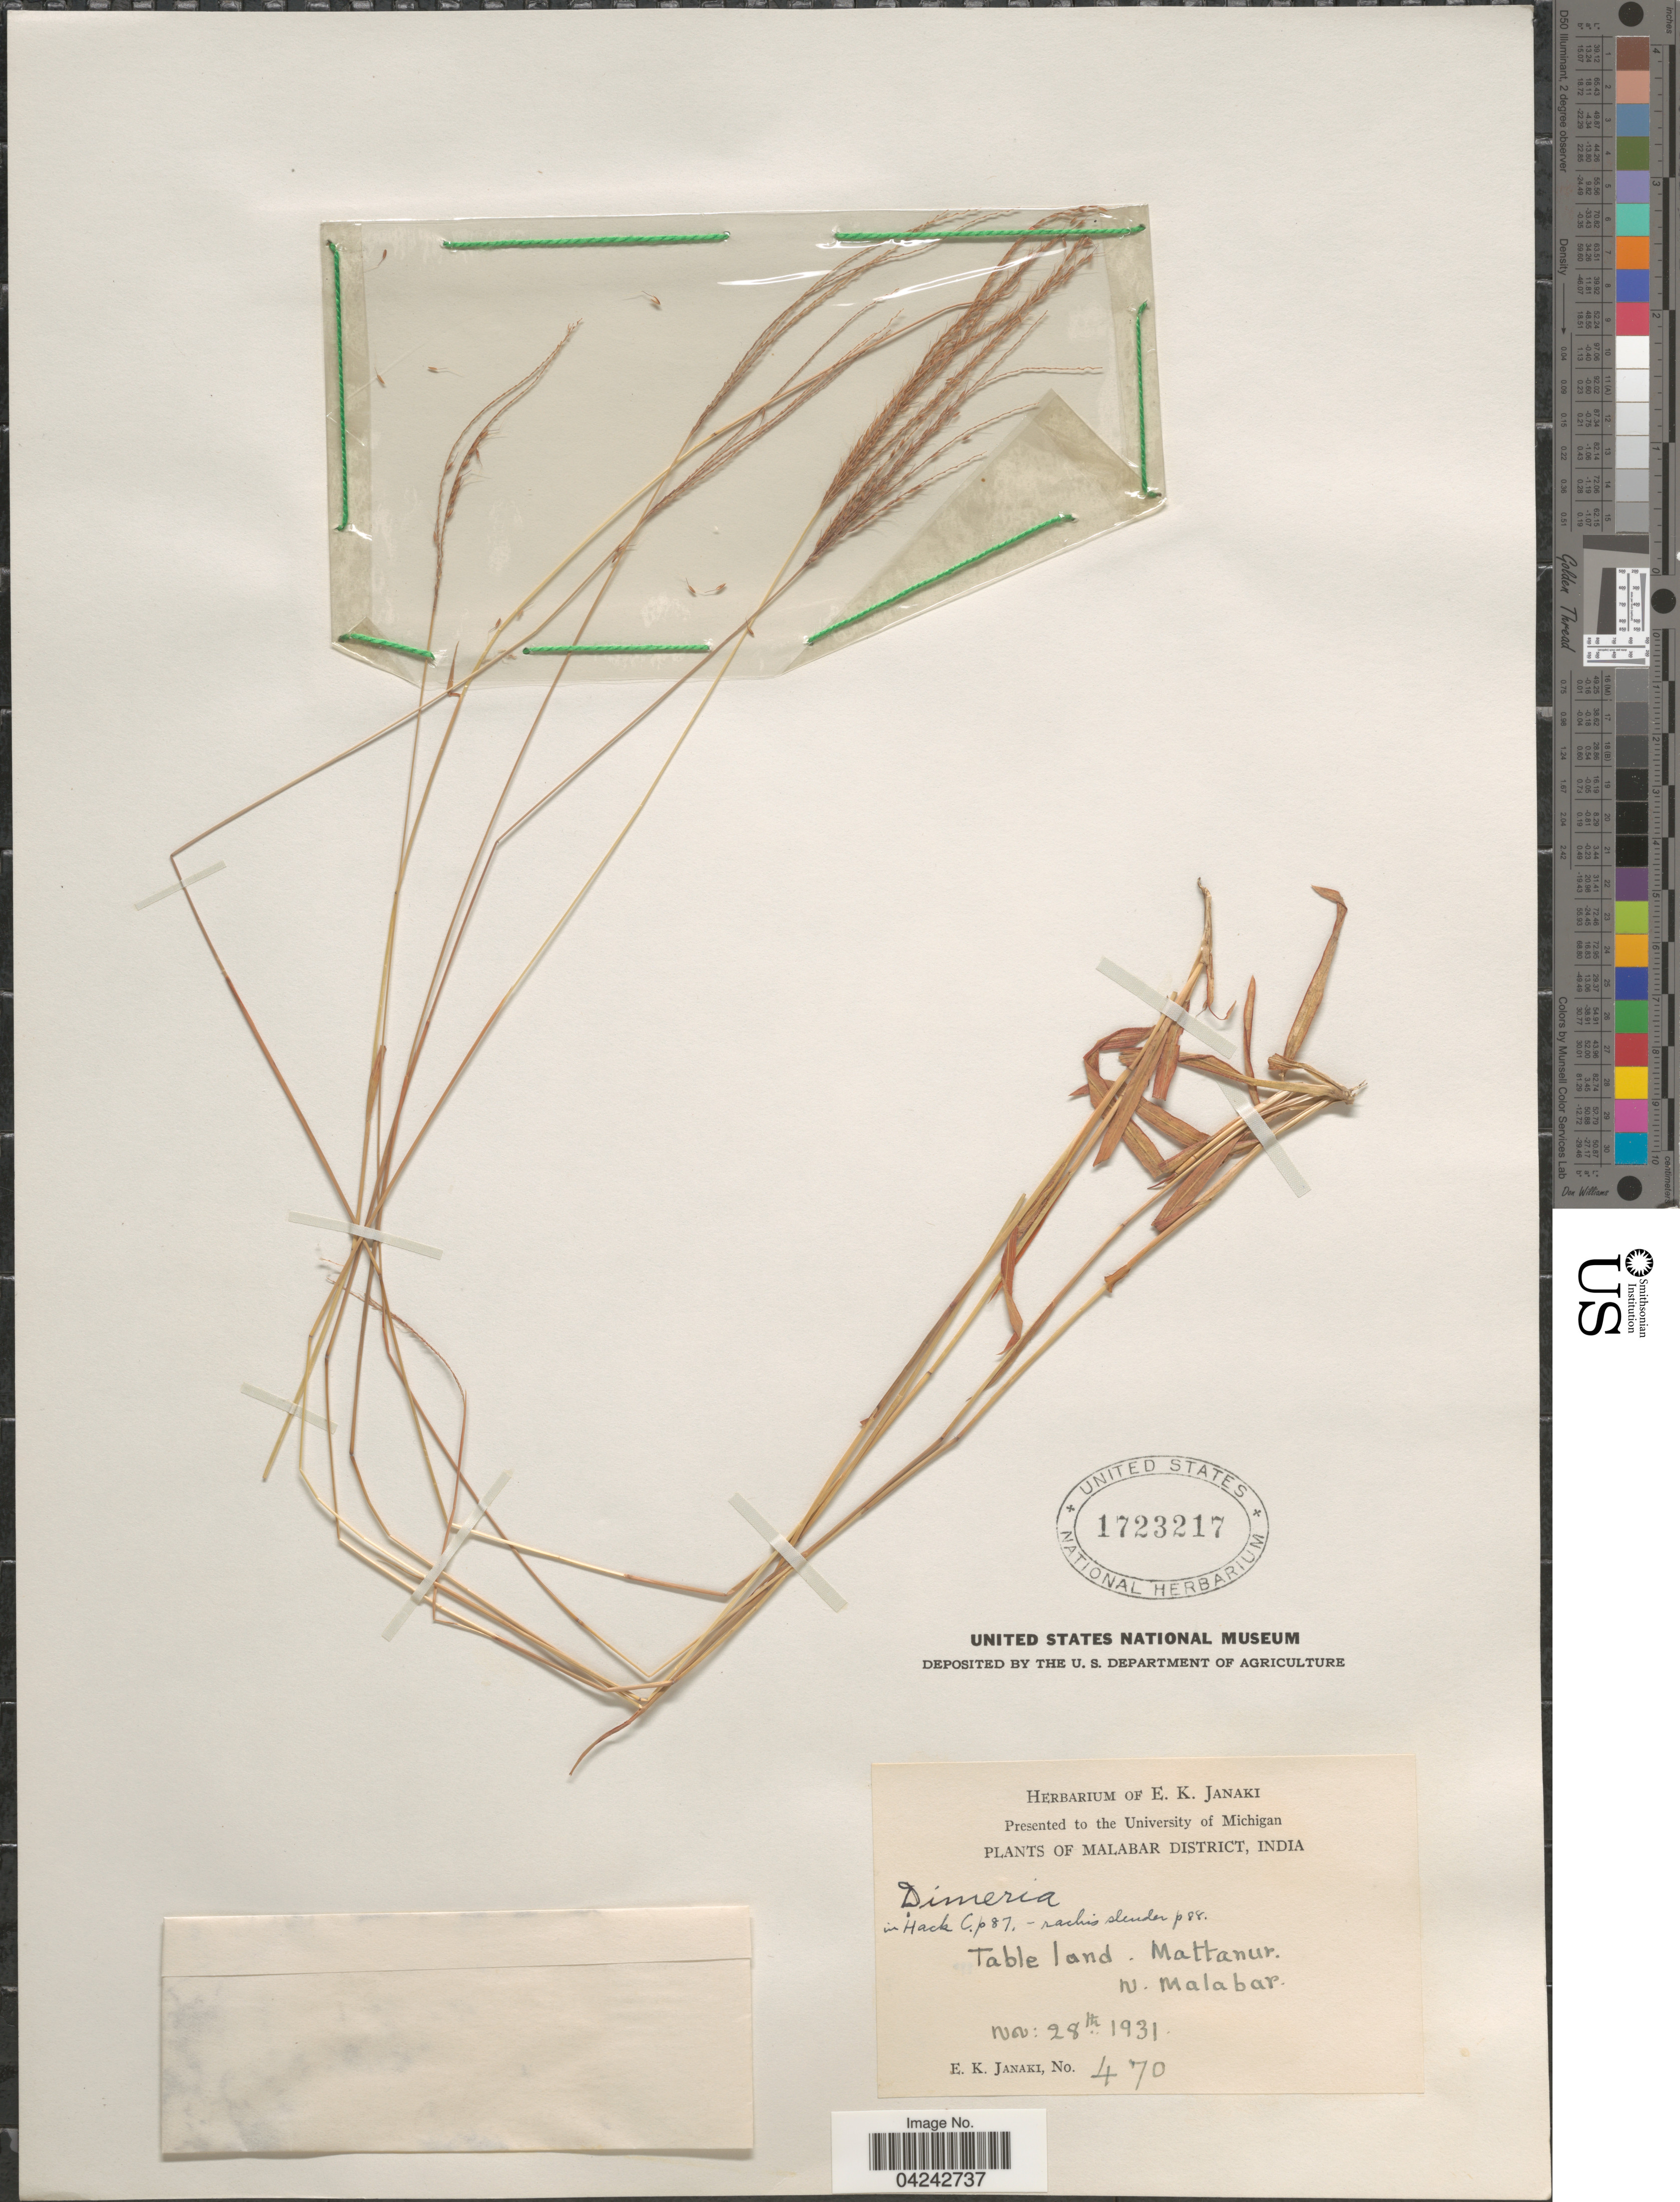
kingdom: Plantae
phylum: Tracheophyta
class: Liliopsida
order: Poales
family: Poaceae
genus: Dimeria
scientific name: Dimeria ornithopoda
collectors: E. Janaki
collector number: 470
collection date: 1931-11-28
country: India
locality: Malabar District. Table land. Mattanur. N. Malabar.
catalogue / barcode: US 1723217